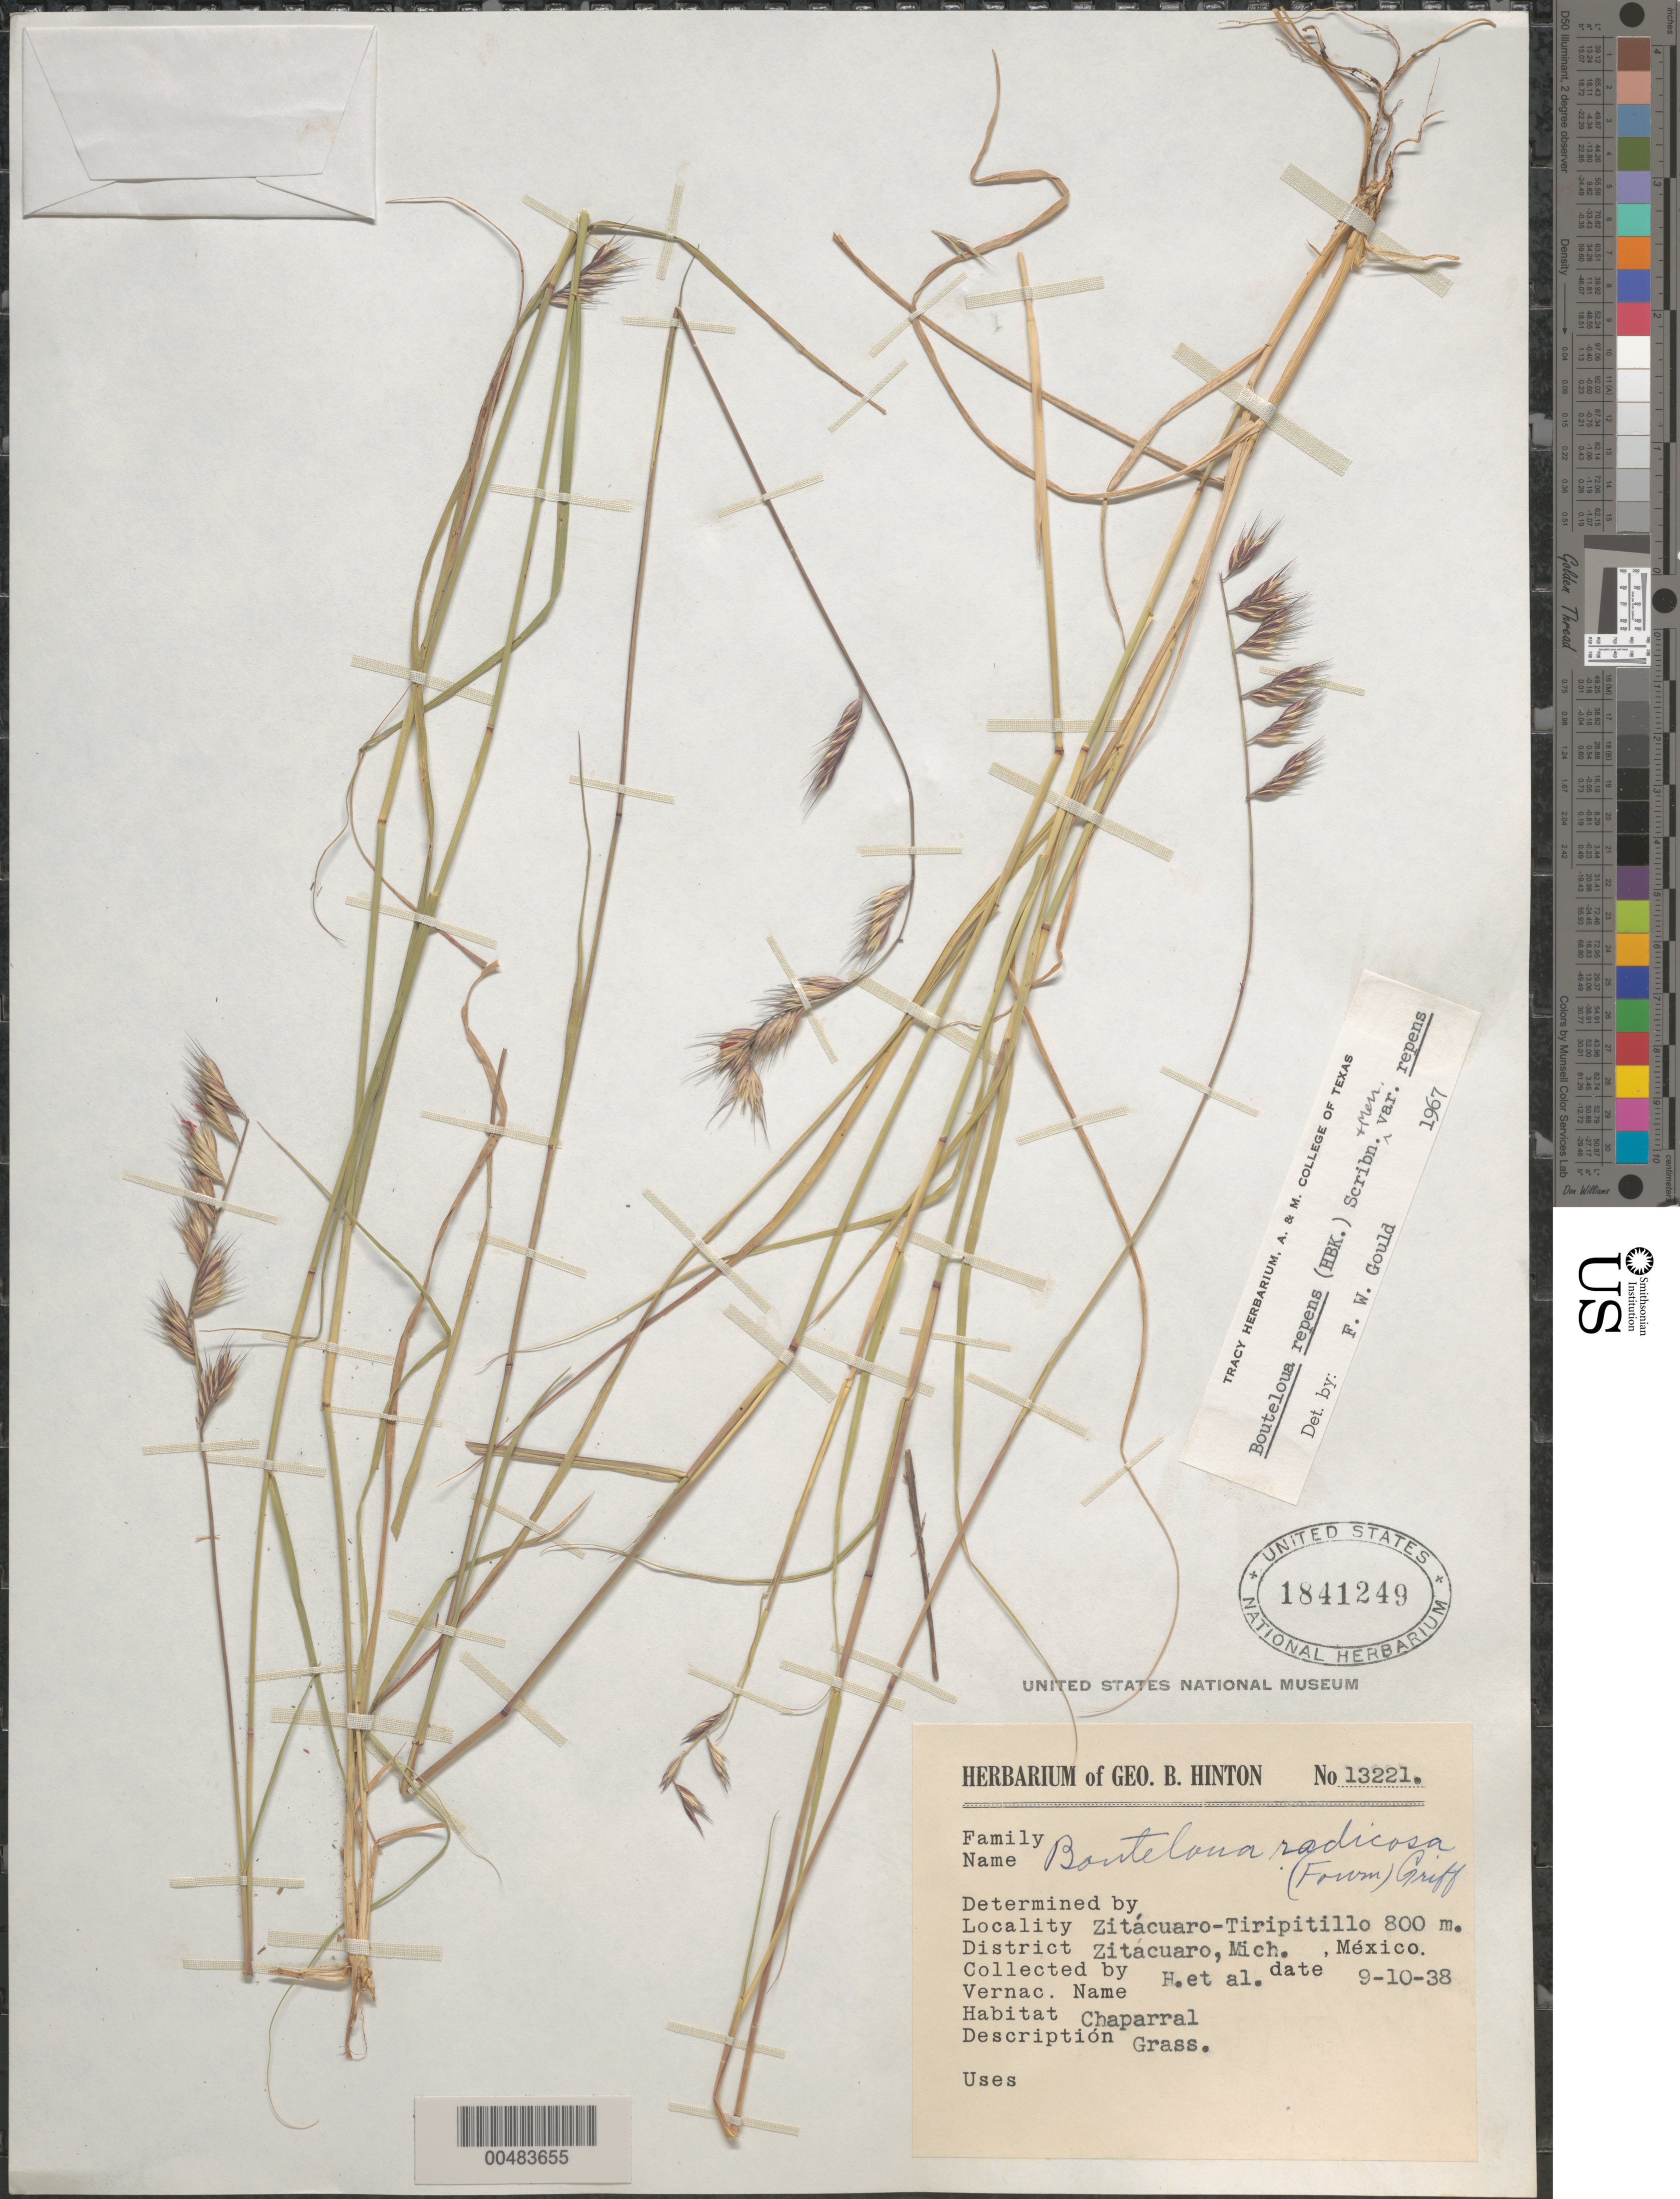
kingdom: Plantae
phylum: Tracheophyta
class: Liliopsida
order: Poales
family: Poaceae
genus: Bouteloua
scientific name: Bouteloua repens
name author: (Kunth) Scribn. & Merr.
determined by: Gould, F. W.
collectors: G. B. Hinton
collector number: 13221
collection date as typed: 10 Sep 1938 or 9 Oct 1938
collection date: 1938-09-10 or 1938-10-09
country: Mexico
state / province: Michoacán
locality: Zitácuaro Dist., Zitácuaro-Tiripitillo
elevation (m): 800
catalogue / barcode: US 1841249